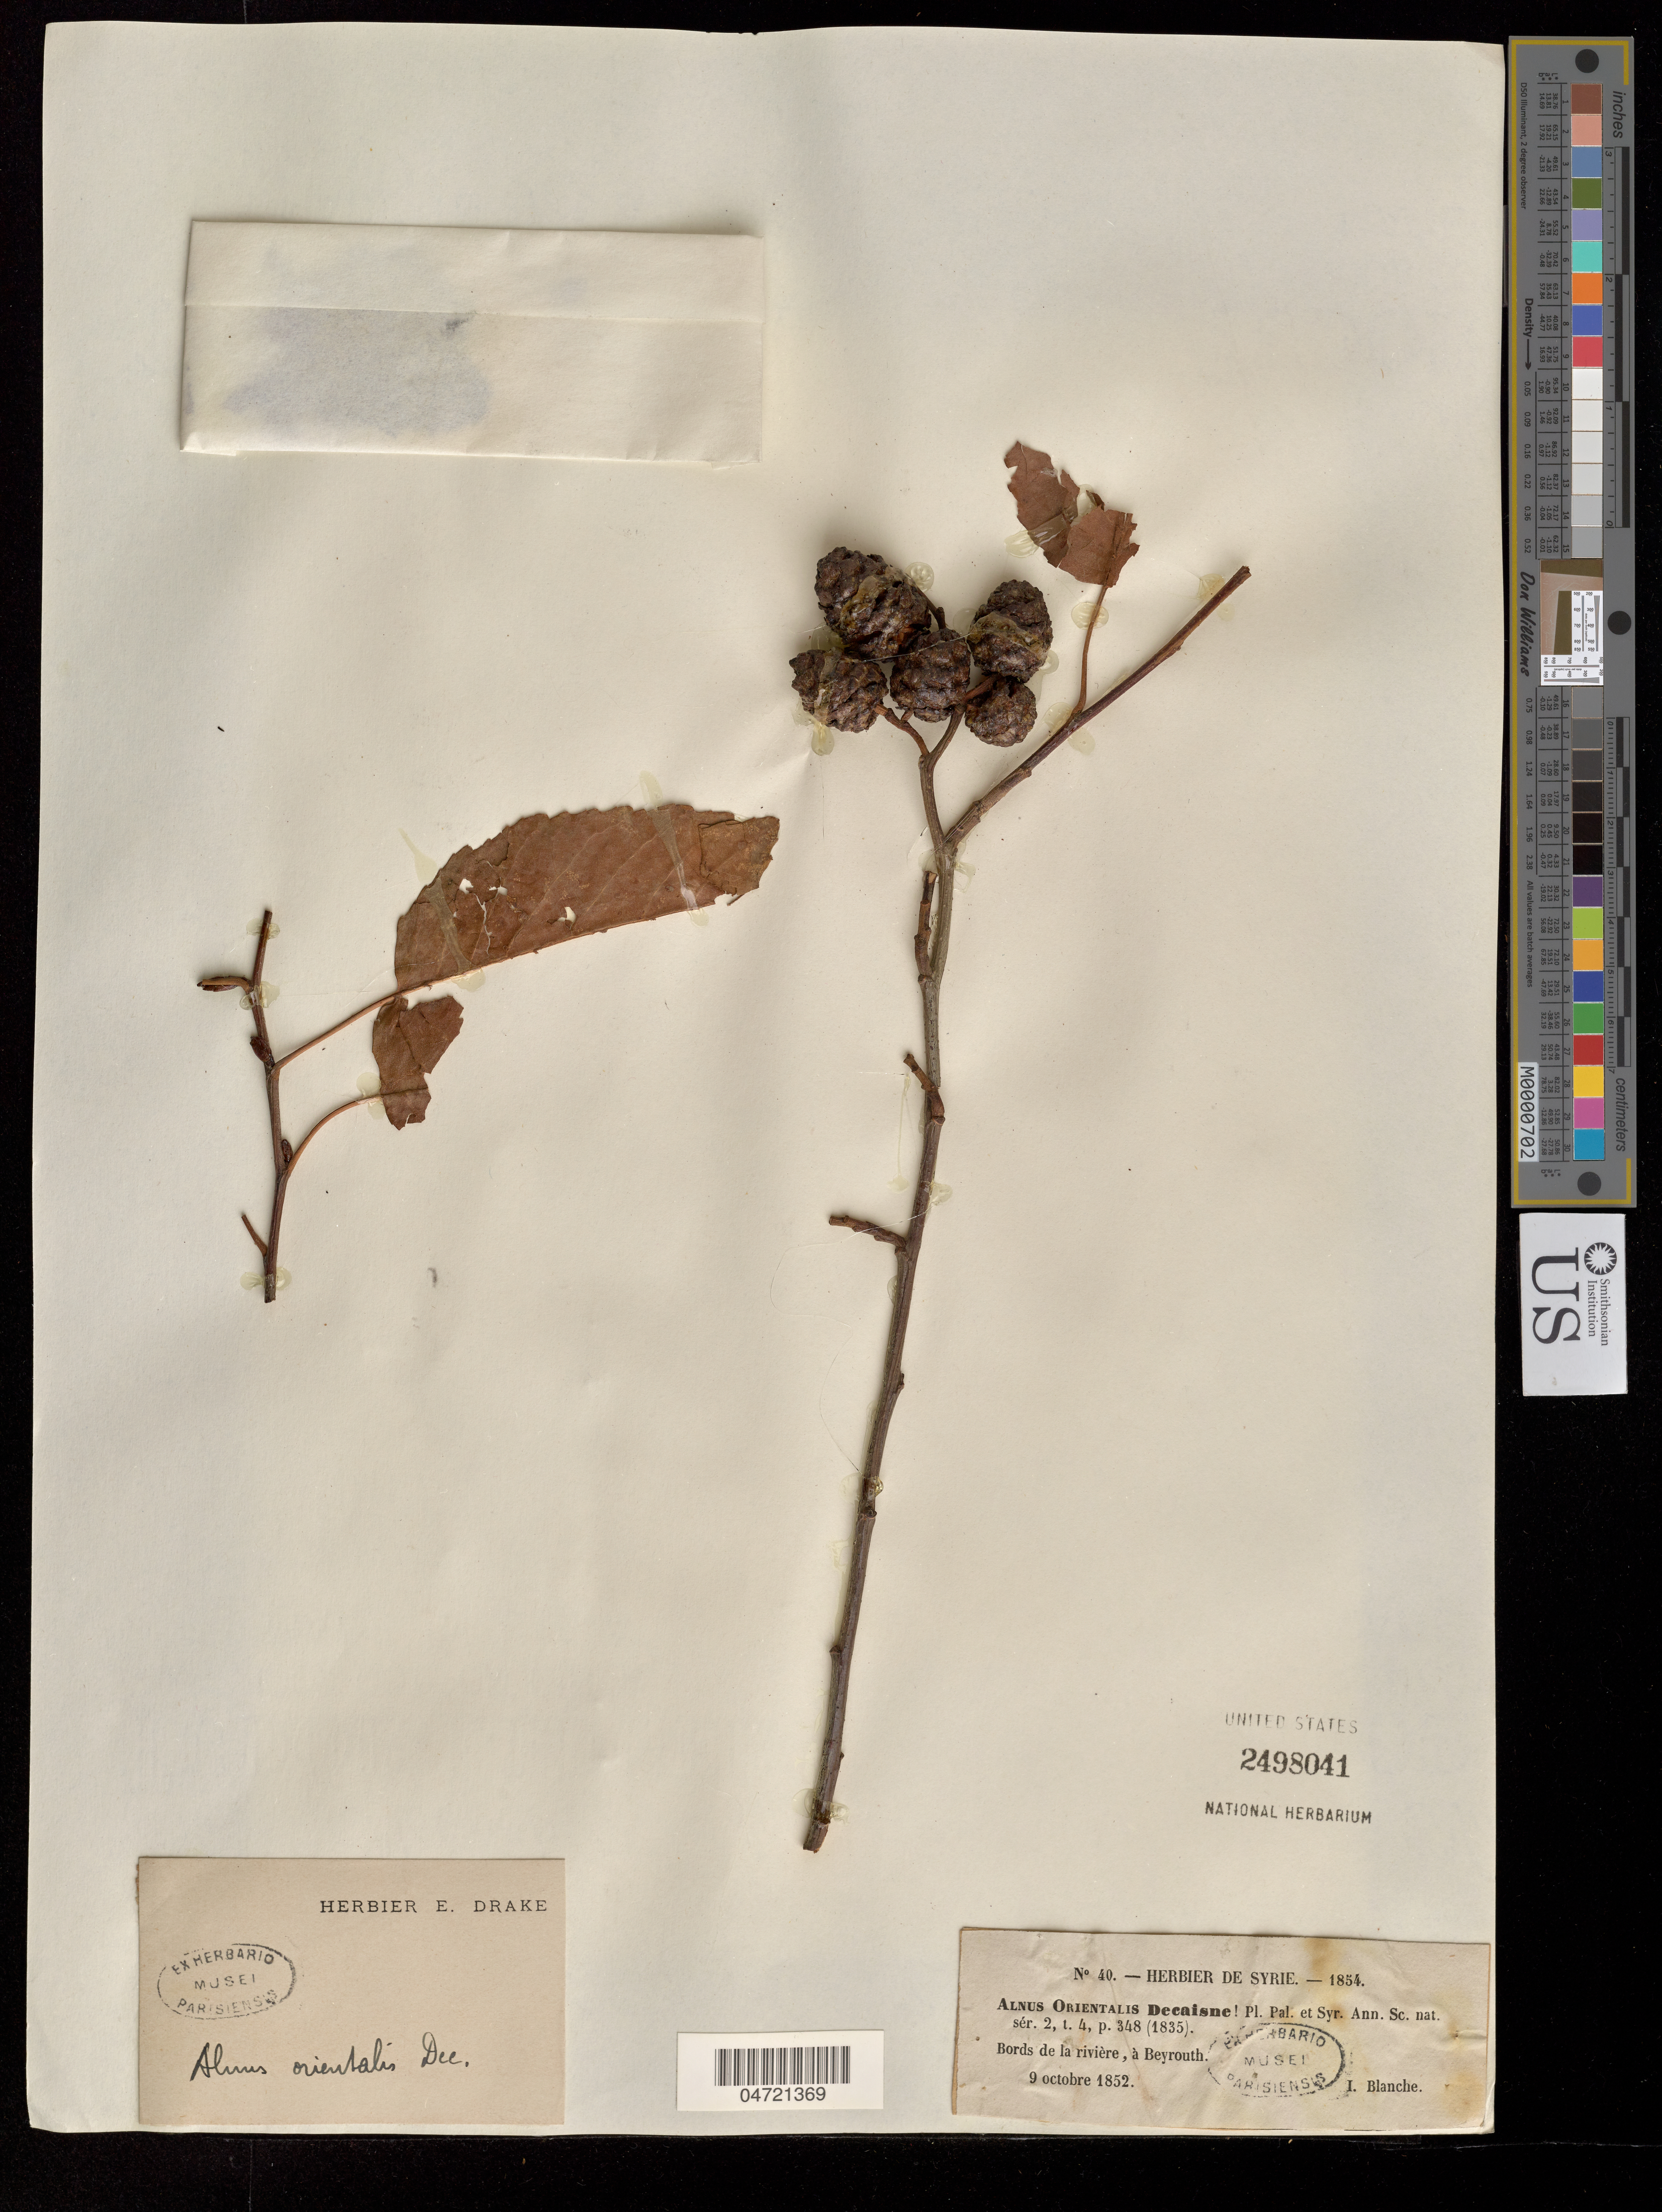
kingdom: Plantae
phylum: Tracheophyta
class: Magnoliopsida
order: Fagales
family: Betulaceae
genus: Alnus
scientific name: Alnus orientalis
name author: Decne.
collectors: I. Blanche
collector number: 40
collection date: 1852-10-09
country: Syria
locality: Versant oriental des collines de Saint-Dimitry, à Beyrouth.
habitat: Bords de la riviere.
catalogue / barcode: US 2498041